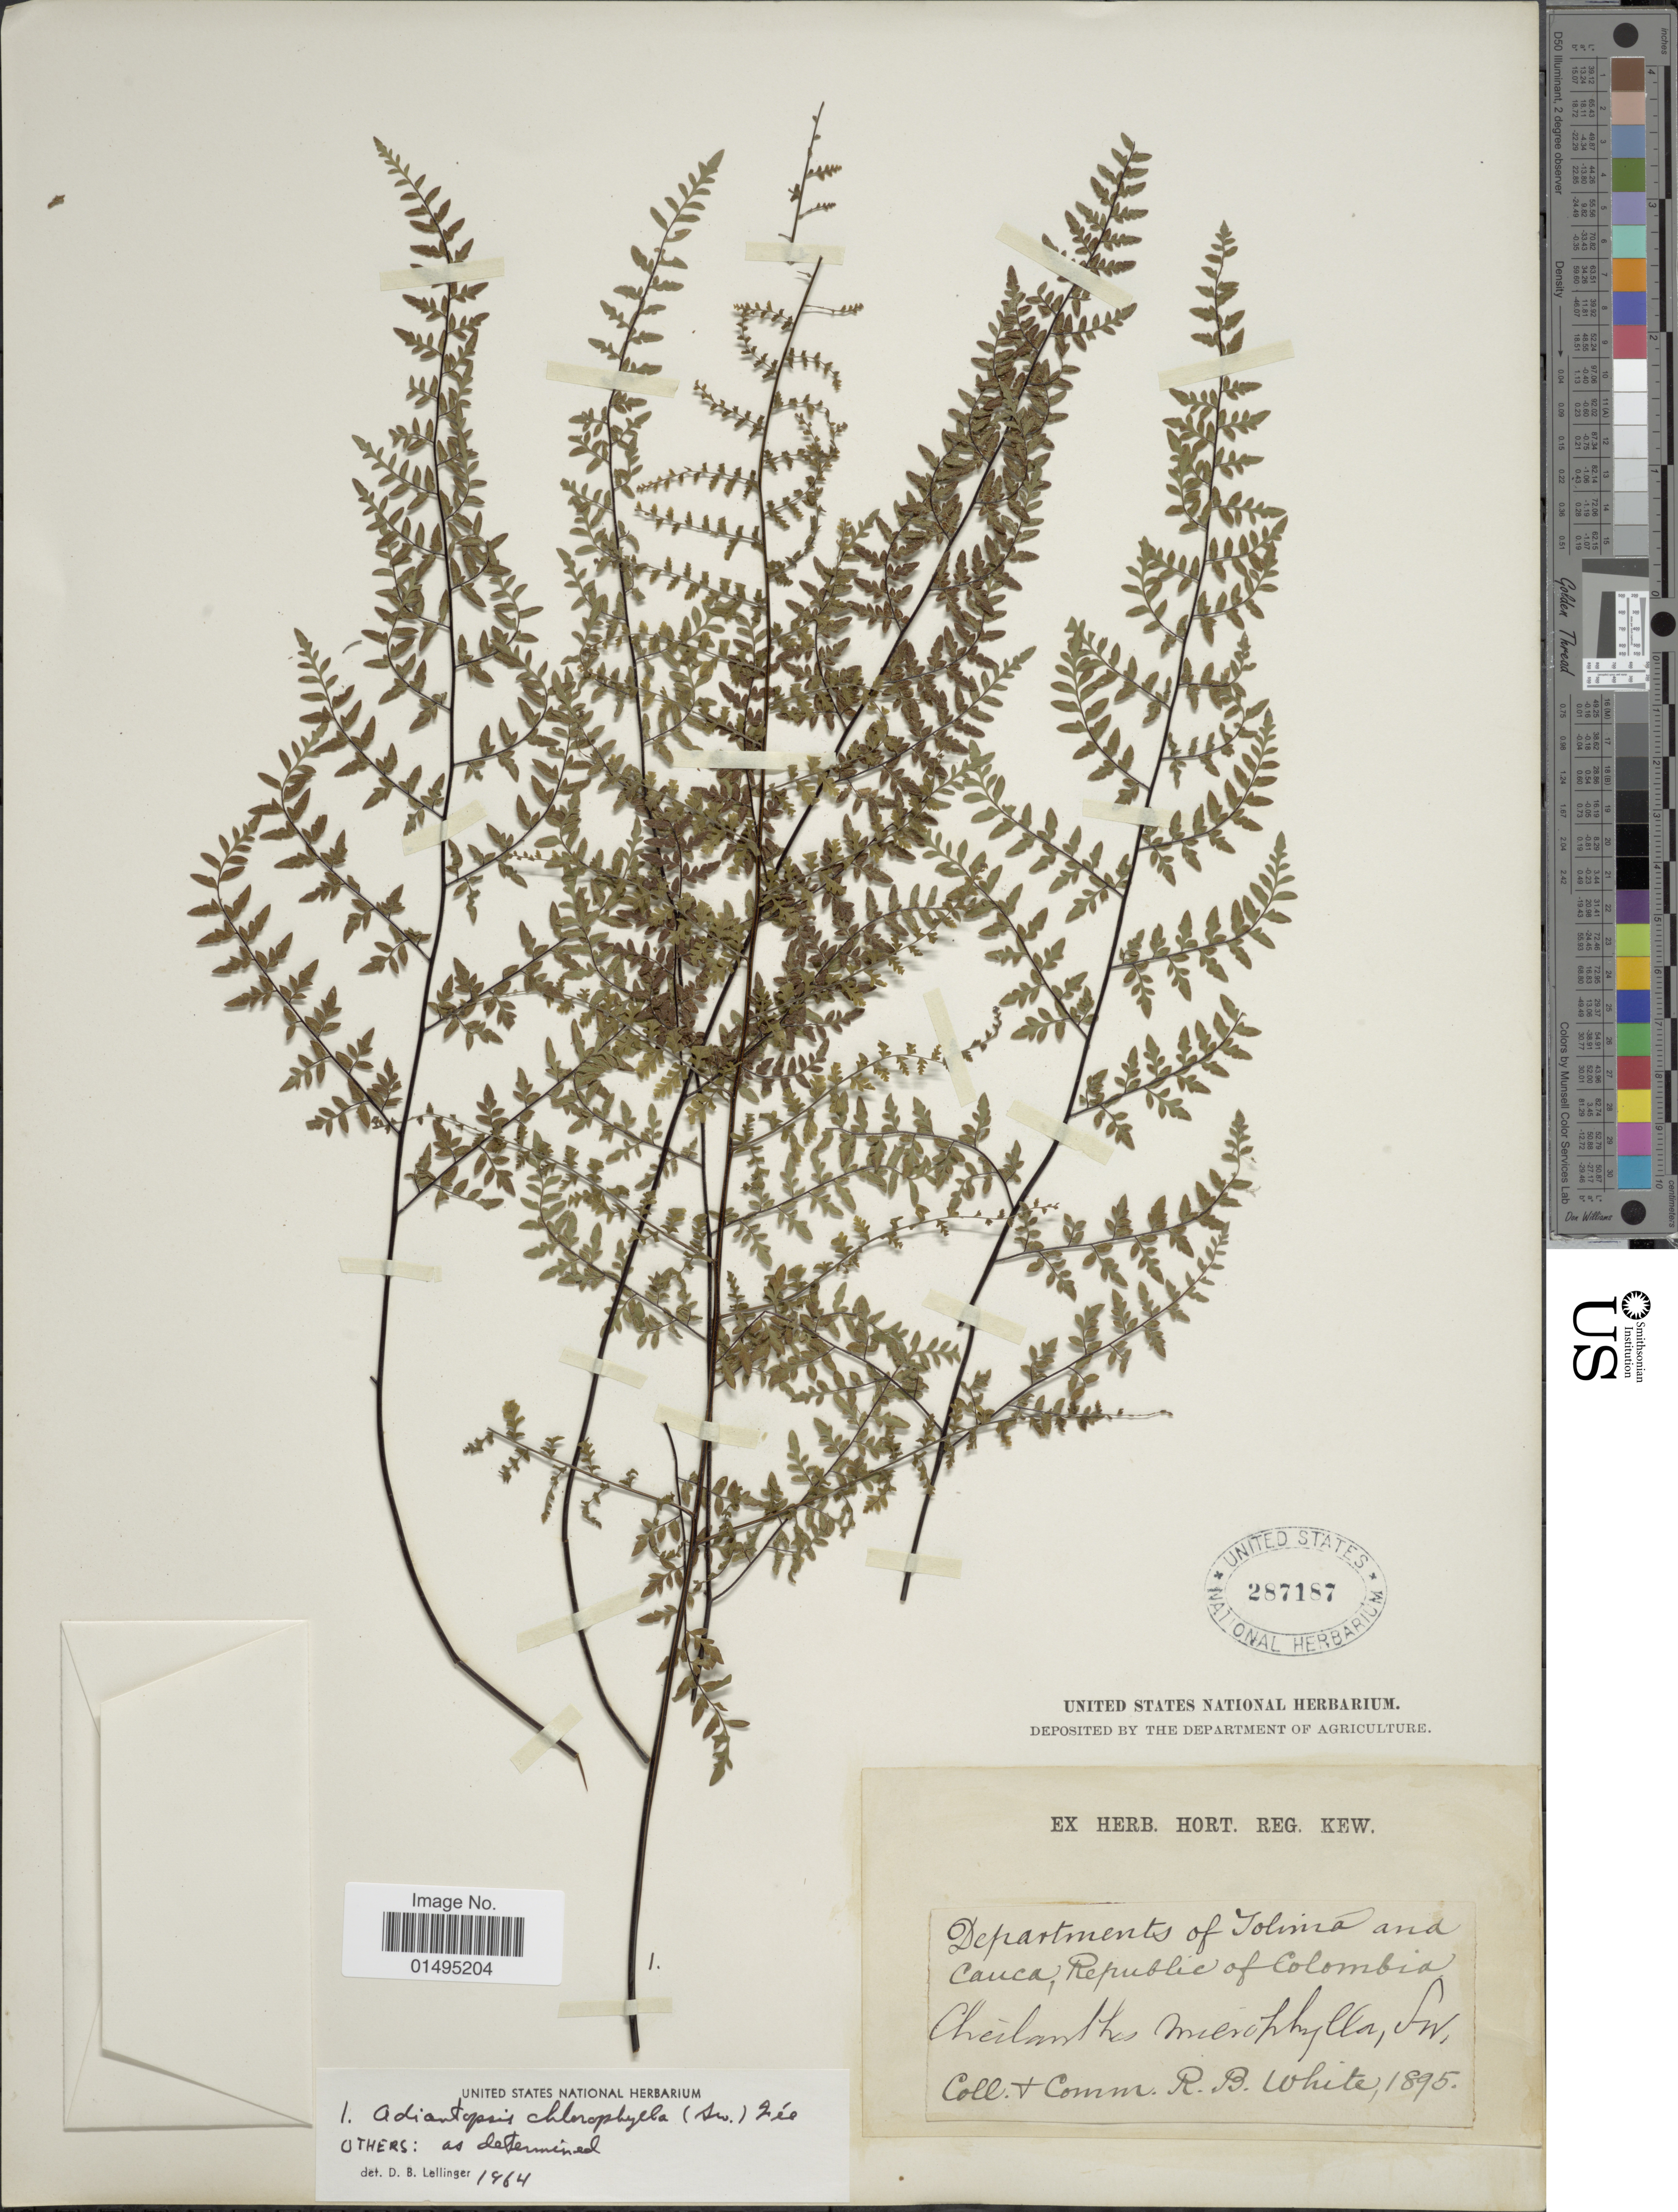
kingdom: Plantae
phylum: Tracheophyta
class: Polypodiopsida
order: Polypodiales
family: Pteridaceae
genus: Myriopteris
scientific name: Myriopteris microphylla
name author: (Sw.) Grusz & Windham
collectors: R. B. White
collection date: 1895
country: Colombia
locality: Departments of Tolima and Cauca, Republic of Colombia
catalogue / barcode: US 287187